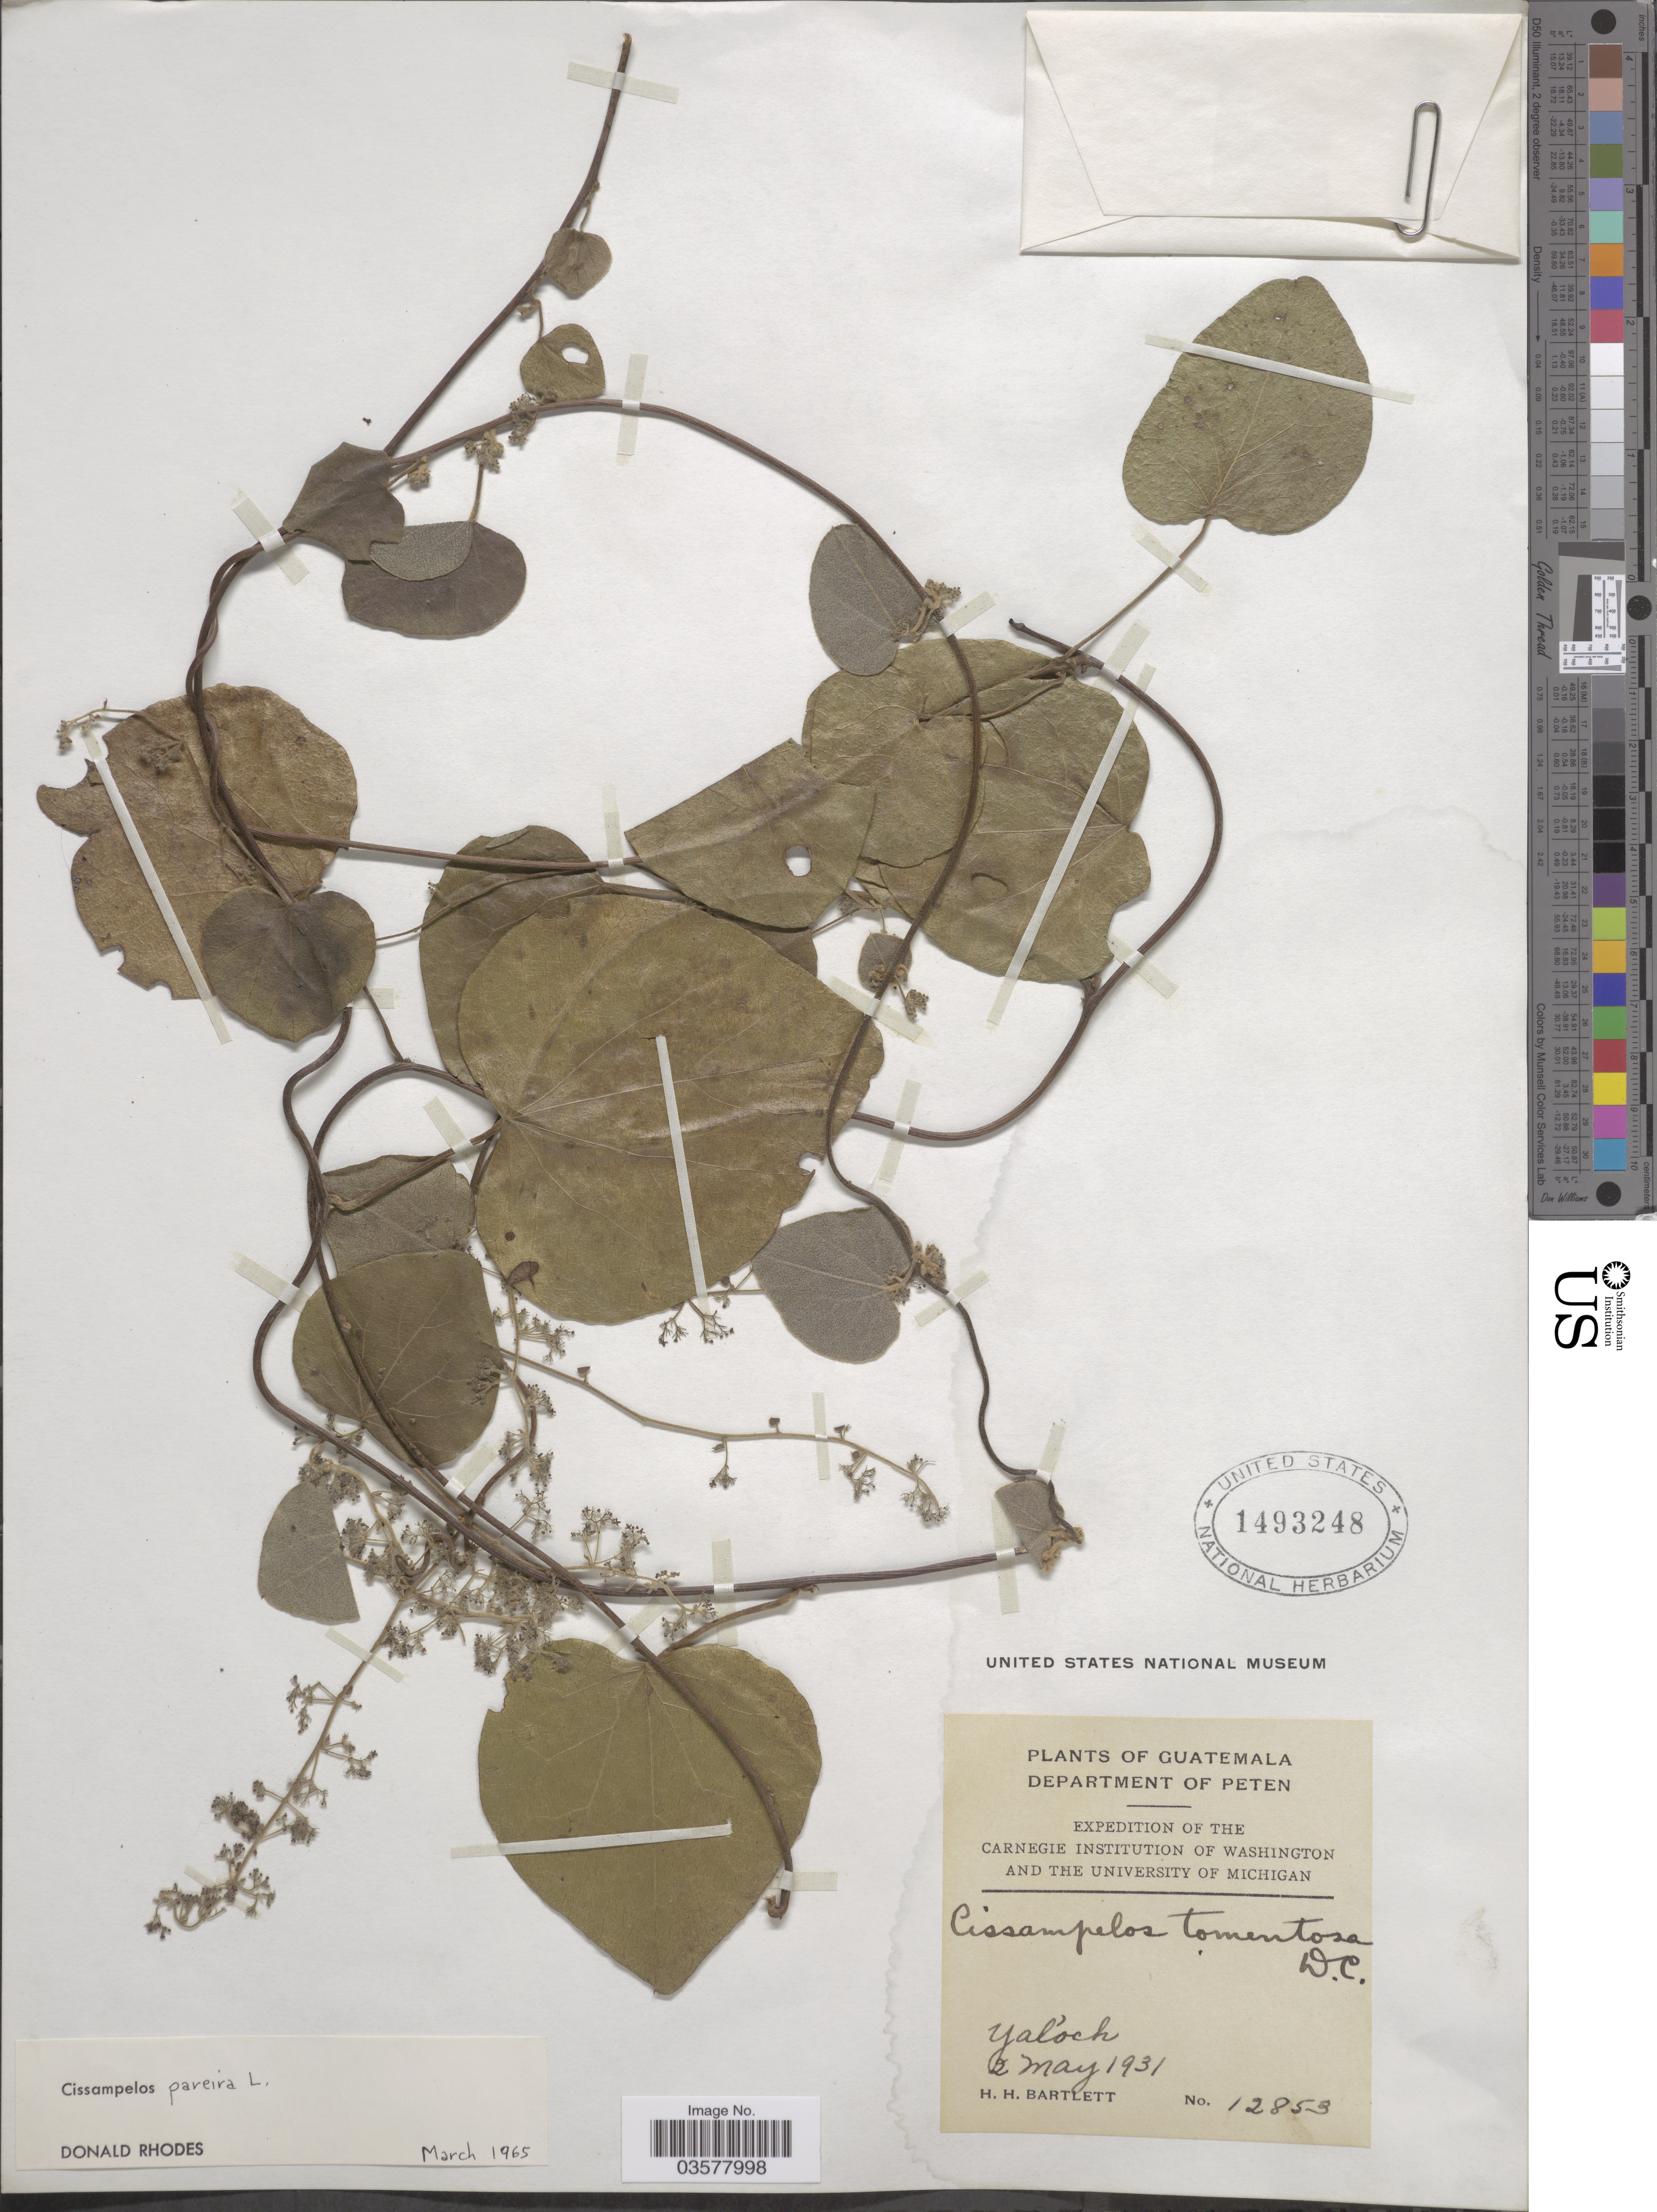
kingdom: Plantae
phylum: Tracheophyta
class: Magnoliopsida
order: Ranunculales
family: Menispermaceae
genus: Cissampelos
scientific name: Cissampelos pareira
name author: L.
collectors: H. H. Bartlett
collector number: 12853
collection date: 1931-05-02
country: Guatemala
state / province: El Peten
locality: Department of Peten. Yalóch.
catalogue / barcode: US 1493248